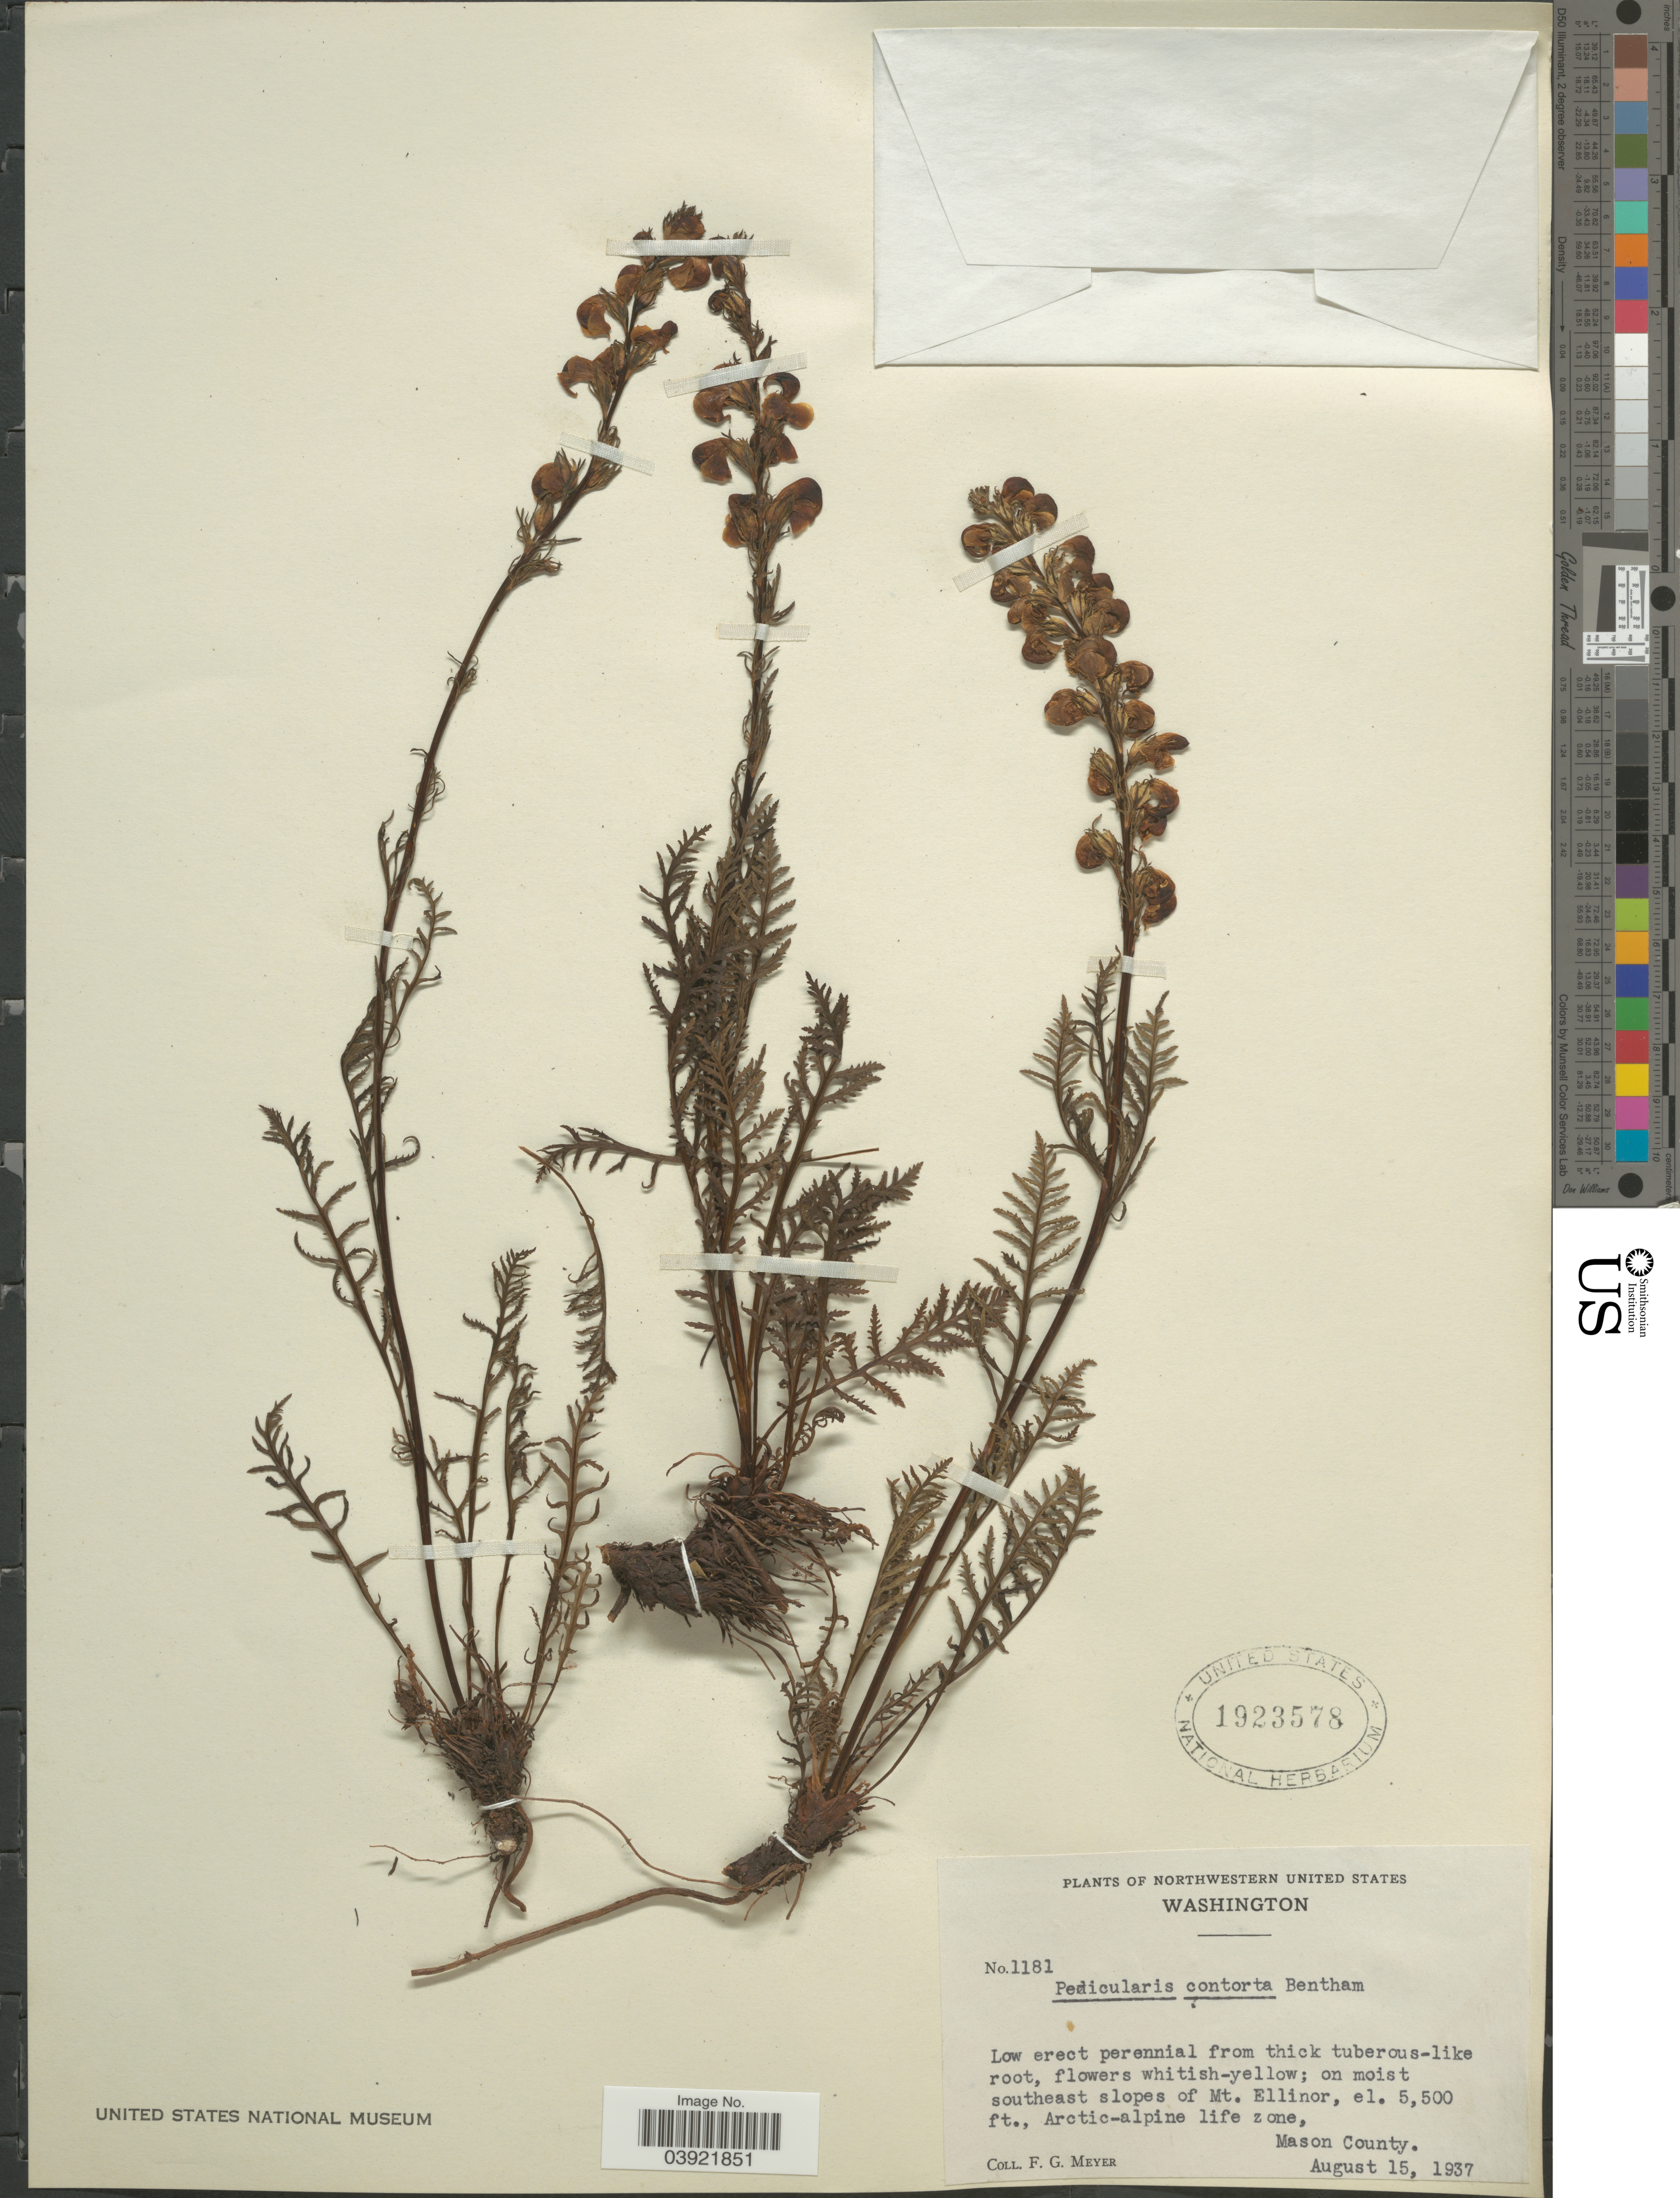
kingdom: Plantae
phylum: Tracheophyta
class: Magnoliopsida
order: Lamiales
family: Orobanchaceae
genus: Pedicularis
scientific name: Pedicularis contorta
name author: Benth.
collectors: F. G. Meyer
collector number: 1181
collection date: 1937-08-15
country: United States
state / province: Washington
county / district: Mason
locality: On moist southeast slopes of Mt. Ellinor, Arctic-alpine life zone, Mason County.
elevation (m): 1676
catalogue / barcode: US 1923578